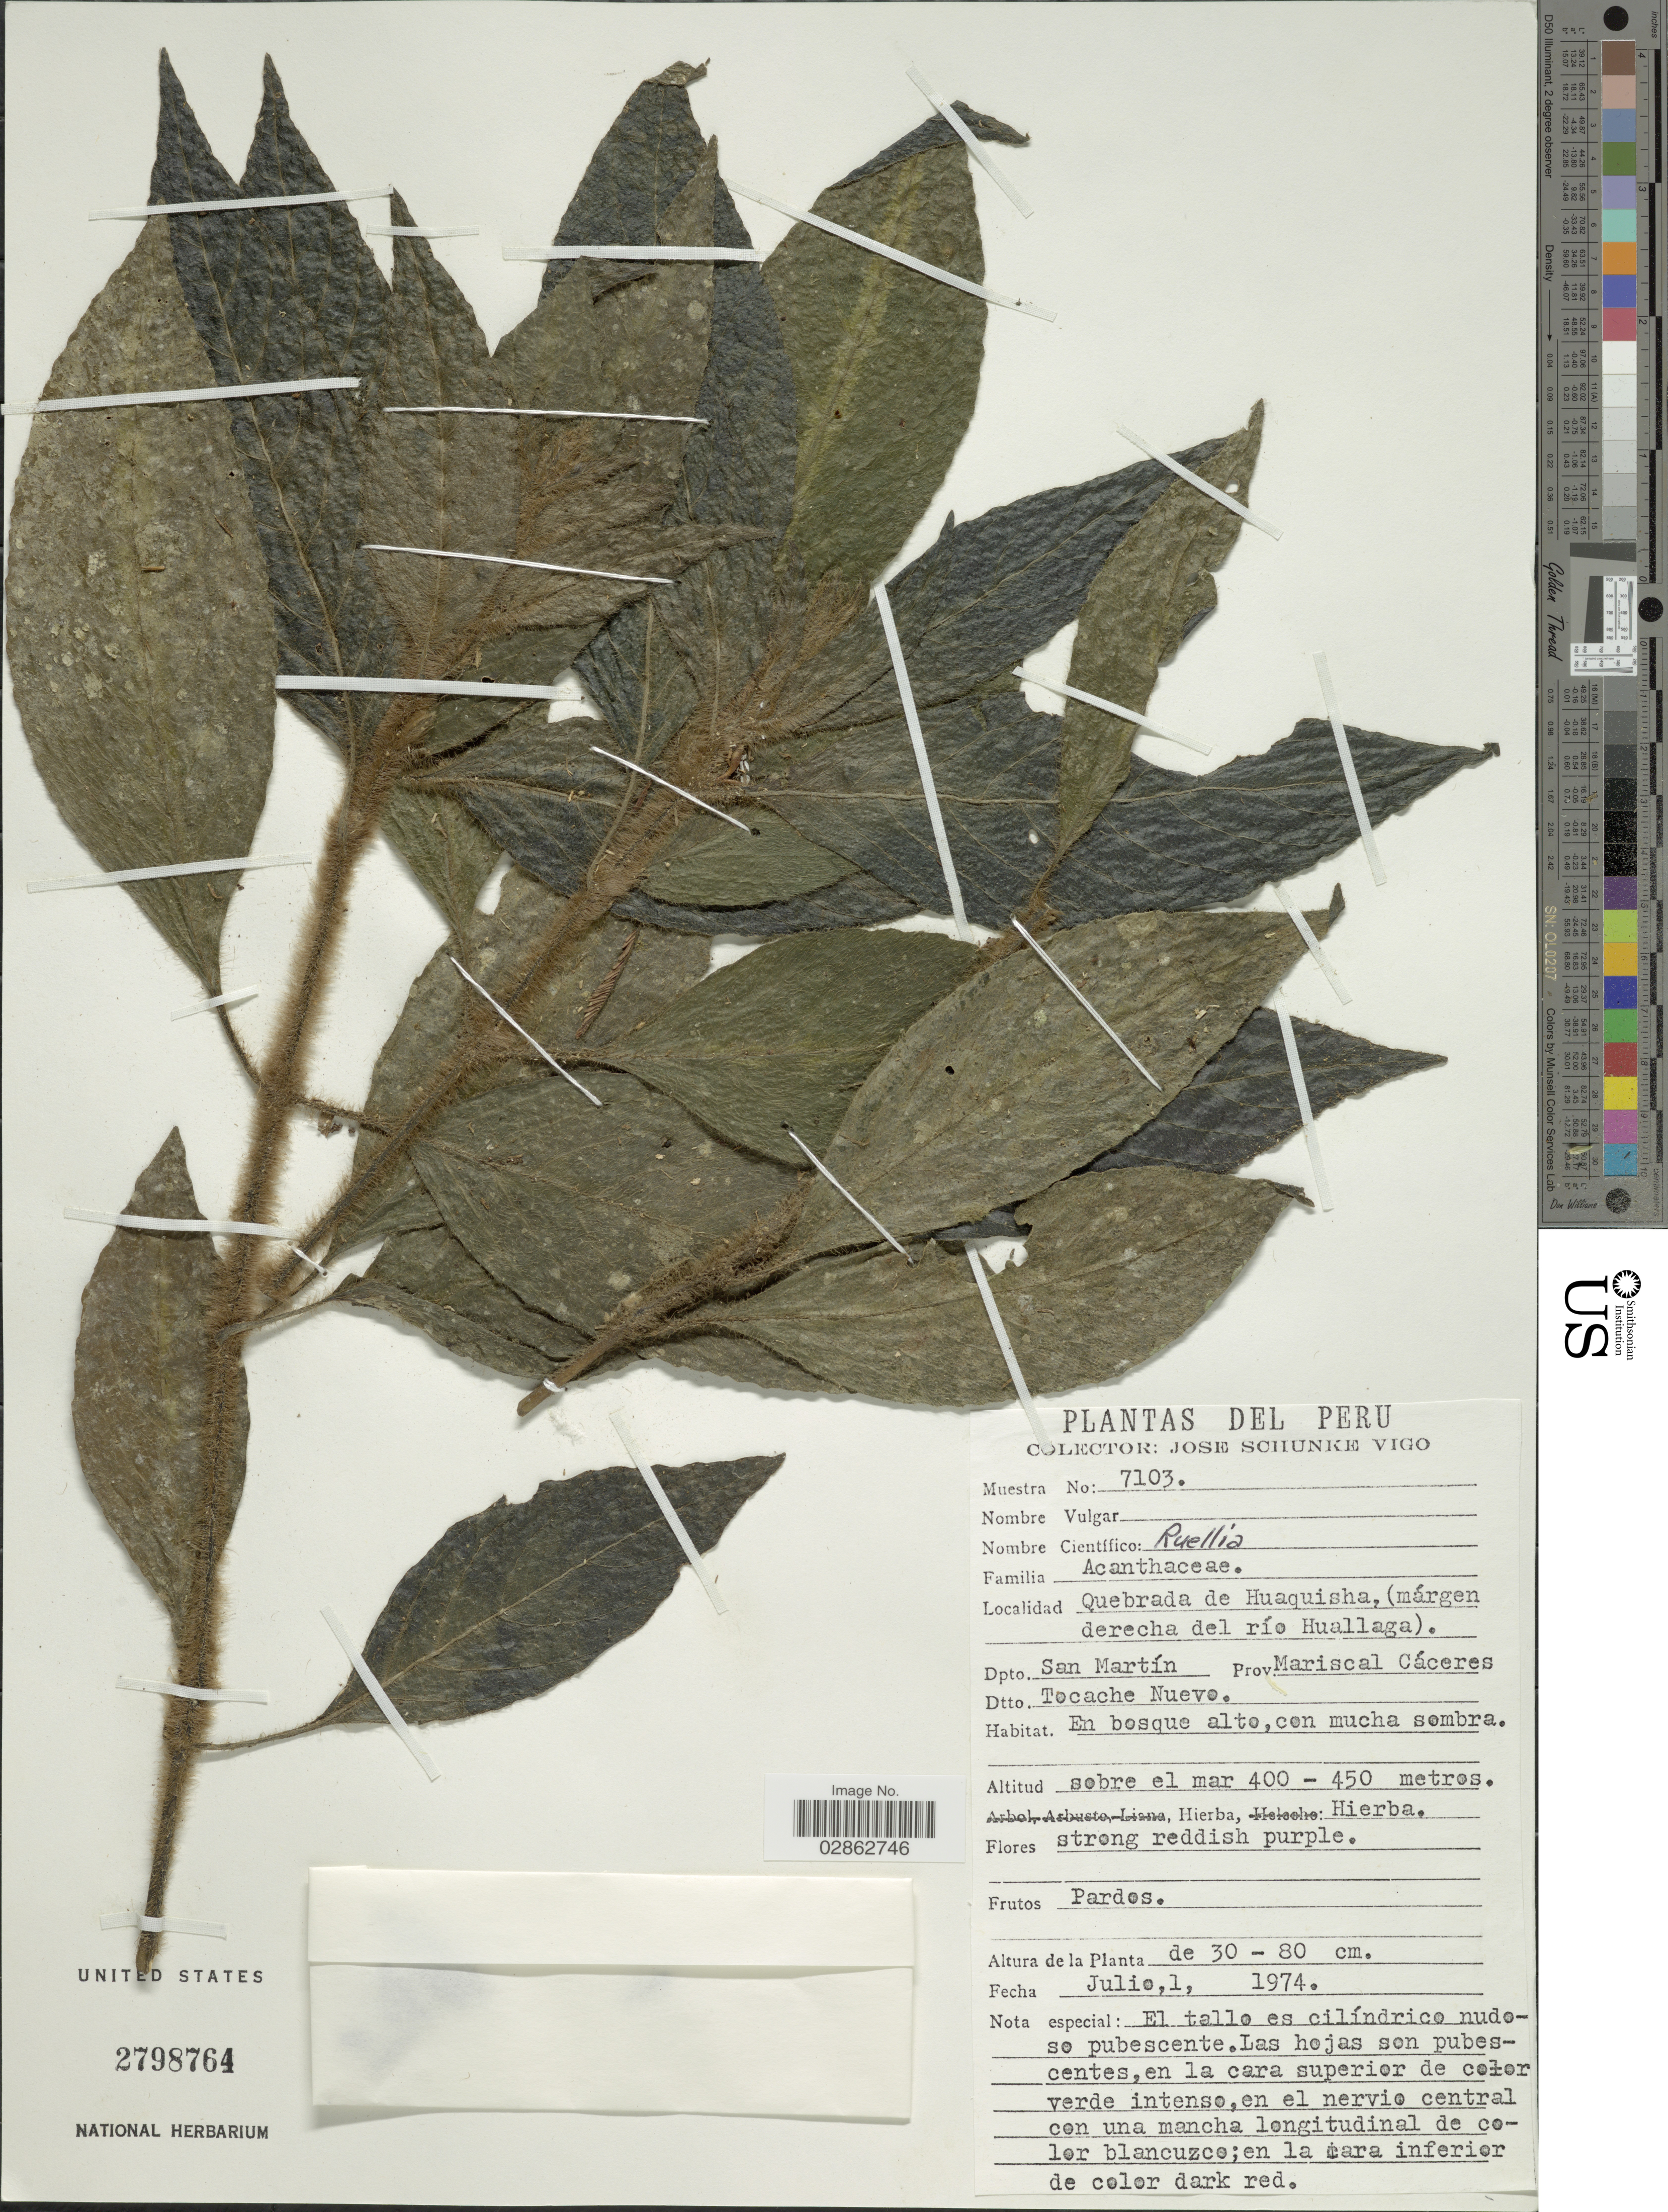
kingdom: Plantae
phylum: Tracheophyta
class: Magnoliopsida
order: Lamiales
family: Acanthaceae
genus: Ruellia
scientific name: Ruellia sp.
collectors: J. Schunke Vigo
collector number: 7103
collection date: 1974-07-01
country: Peru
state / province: San Martín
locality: Quebrada de Huaquisha, (márgen derecha del río Huallaga). Dpto. San Martín. Prov. Mariscal Cáceres. Dtto. Tocache Nuevo.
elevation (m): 400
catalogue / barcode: US 2798764